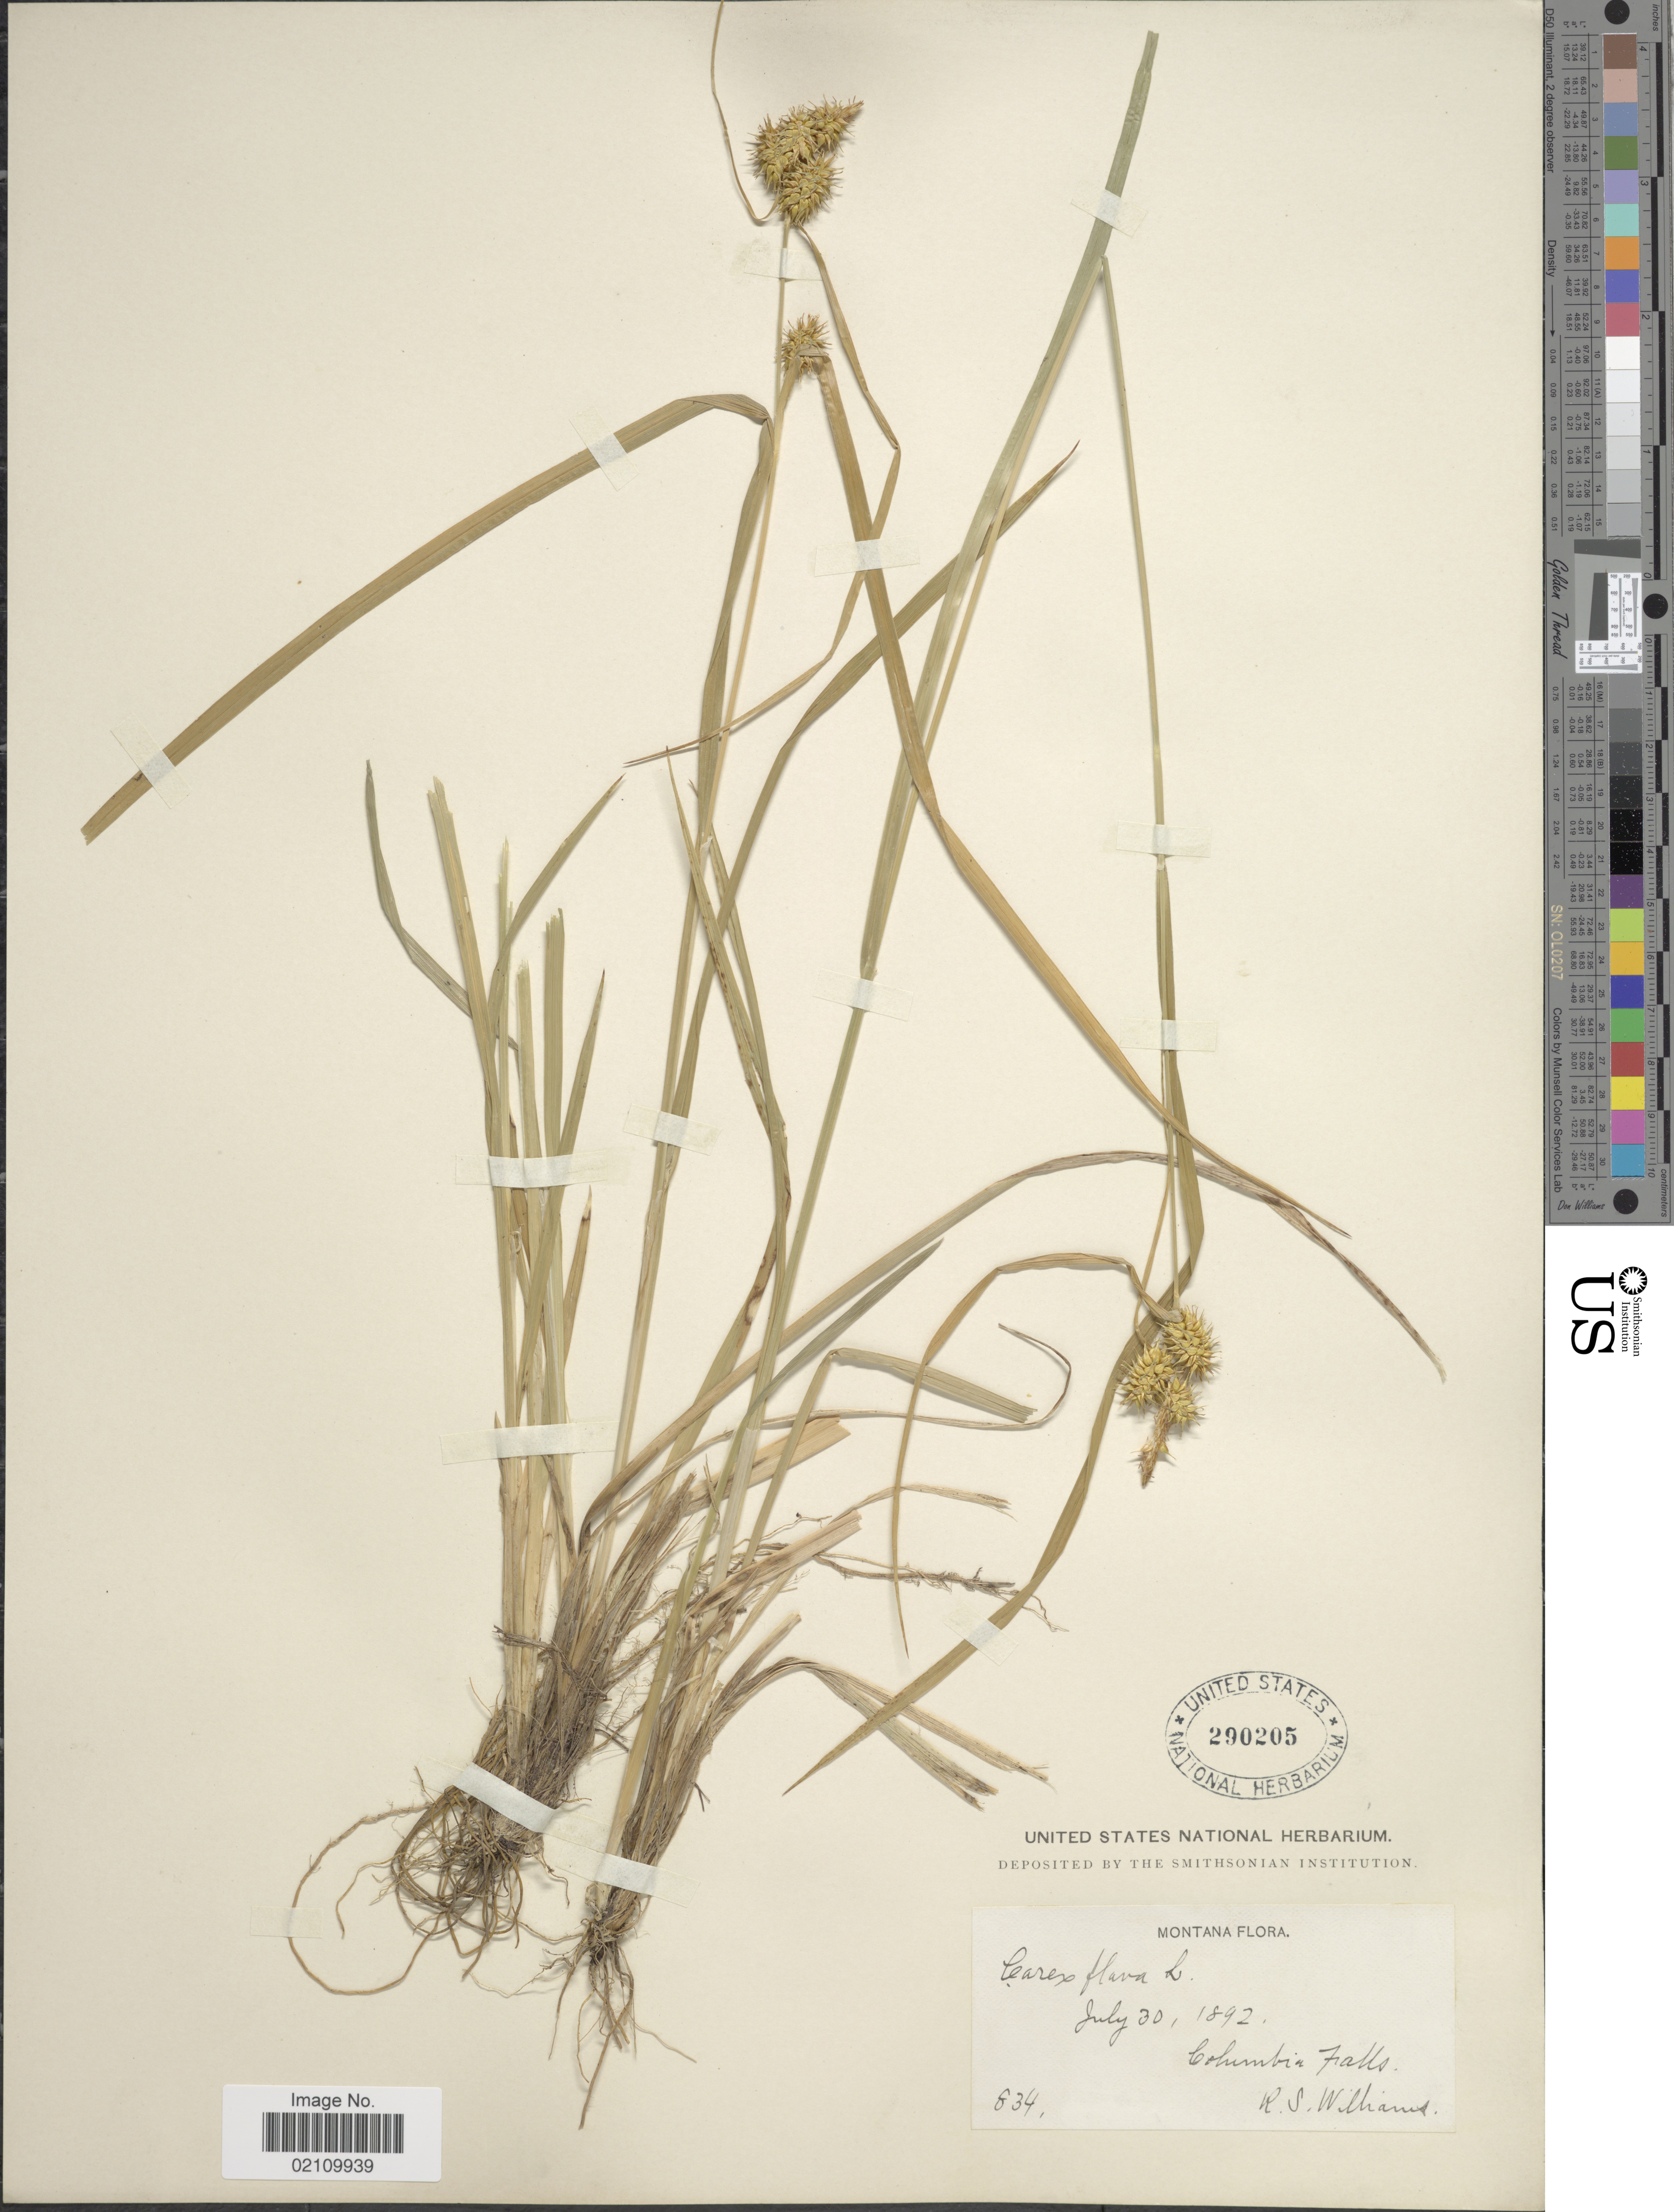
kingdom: Plantae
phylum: Tracheophyta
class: Liliopsida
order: Poales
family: Cyperaceae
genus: Carex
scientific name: Carex flava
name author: L.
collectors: R. S. Williams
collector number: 834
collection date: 1892-07-30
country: United States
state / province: Montana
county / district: Flathead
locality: Columbia Falls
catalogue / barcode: US 290205